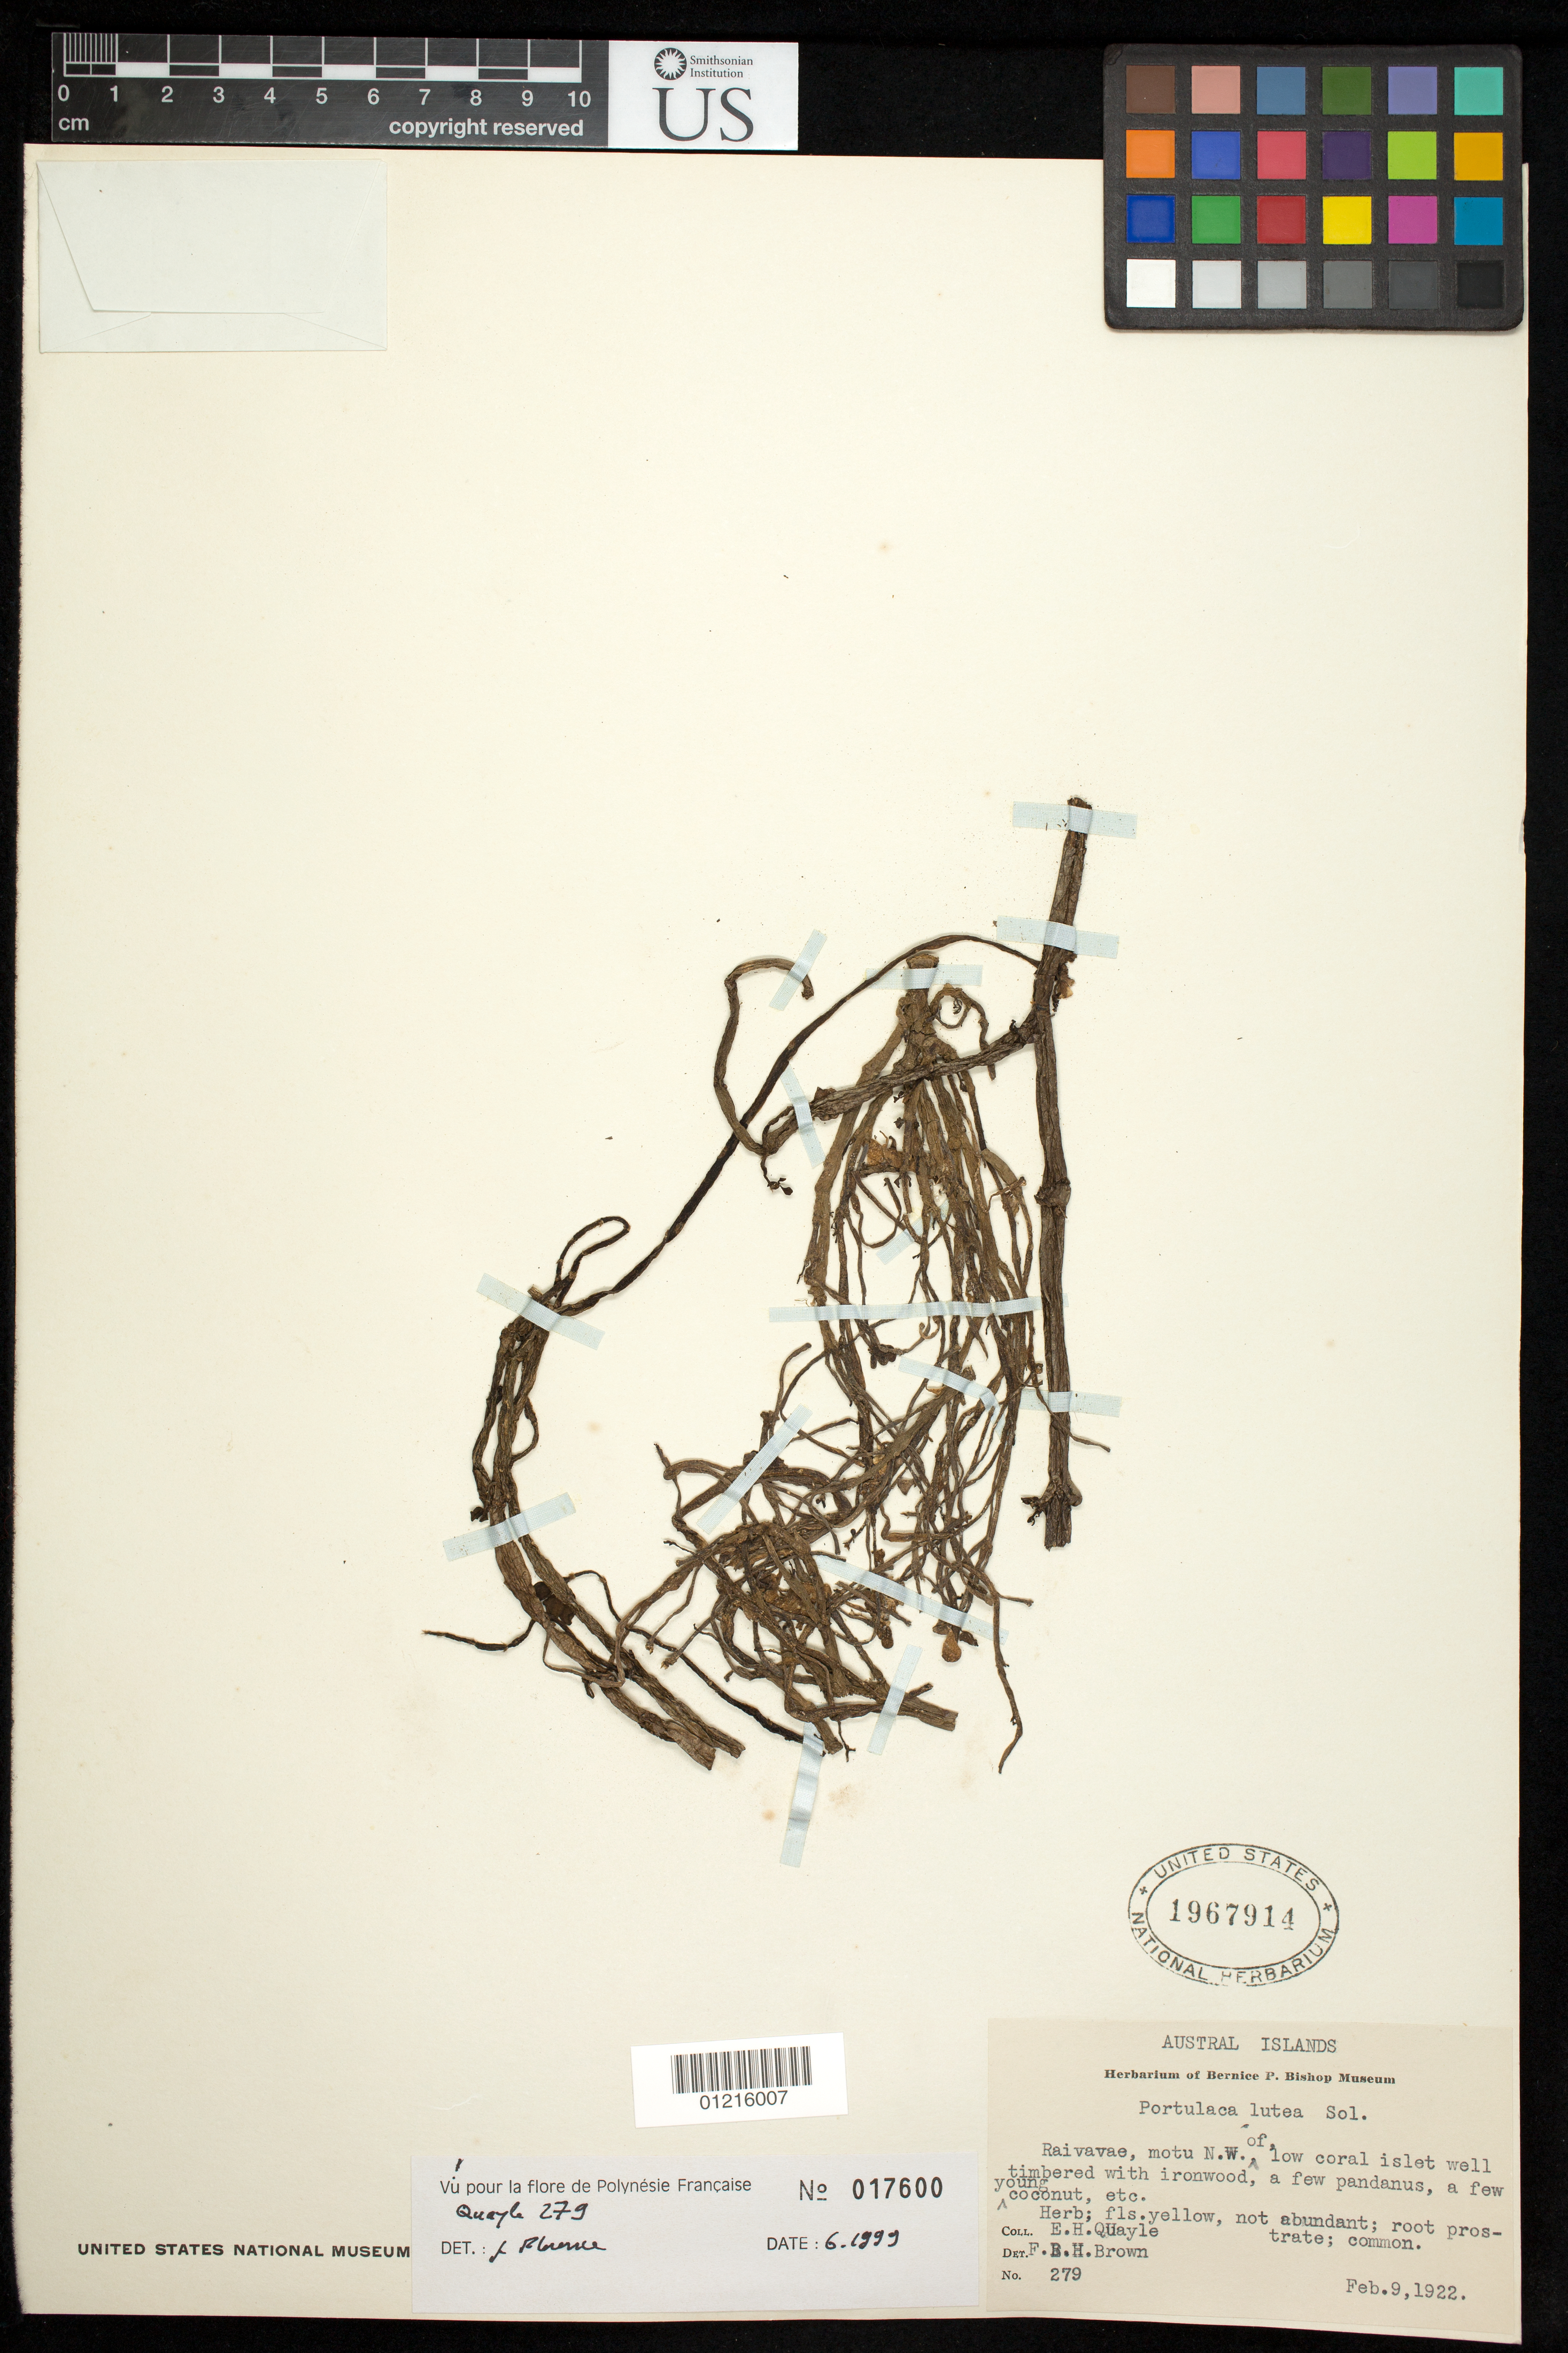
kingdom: Plantae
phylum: Tracheophyta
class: Magnoliopsida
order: Caryophyllales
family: Portulacaceae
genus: Portulaca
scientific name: Portulaca lutea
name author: Sol. ex G. Forst.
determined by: Florence, J.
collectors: E. Quayle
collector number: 279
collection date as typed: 09 Feb 1922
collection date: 1922-02-09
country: French Polynesia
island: Raivavae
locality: Motu N.W of low coral islet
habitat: Well timbered with ironwood, a few young coconut, etc.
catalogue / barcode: US 1967914